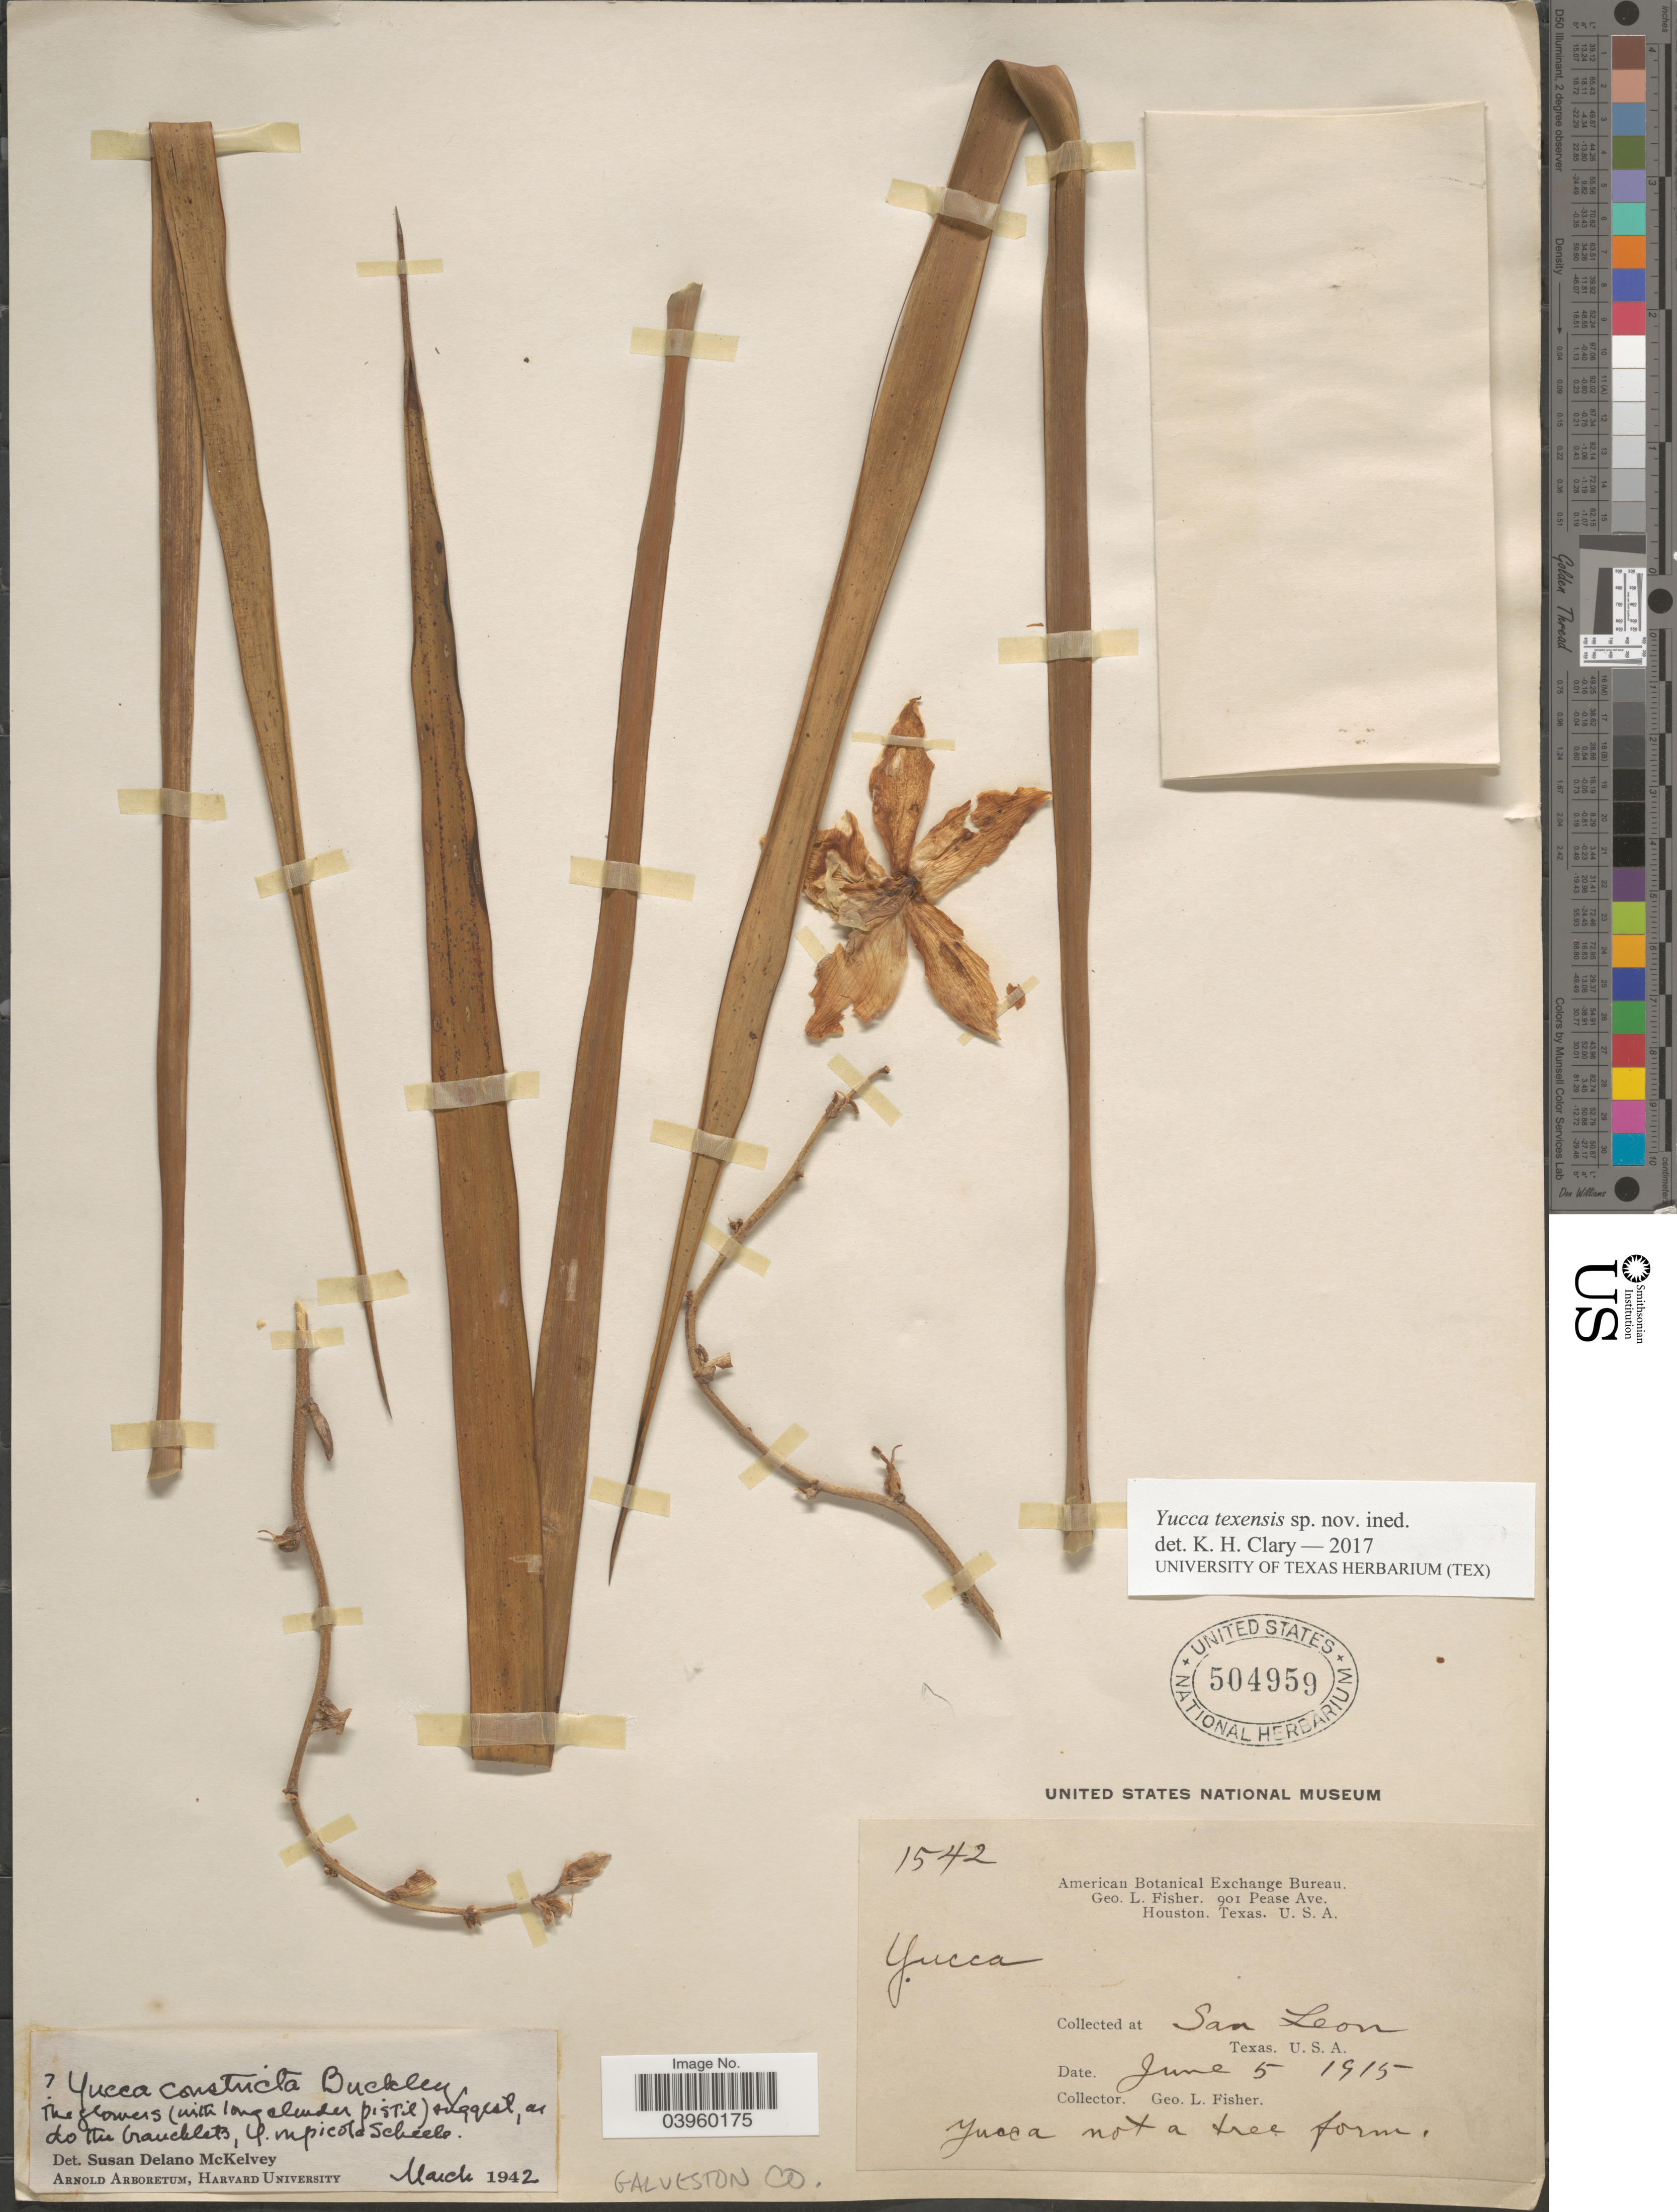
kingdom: Plantae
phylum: Tracheophyta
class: Liliopsida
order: Asparagales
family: Asparagaceae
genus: Yucca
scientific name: Yucca carrii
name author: Clary & T.P. Adams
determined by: Clary, K. H., (TEX), University of Texas Herbarium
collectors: G. L. Fisher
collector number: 1542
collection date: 1915-06-05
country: United States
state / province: Texas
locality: San Leon. Galveston Co.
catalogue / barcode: US 504959